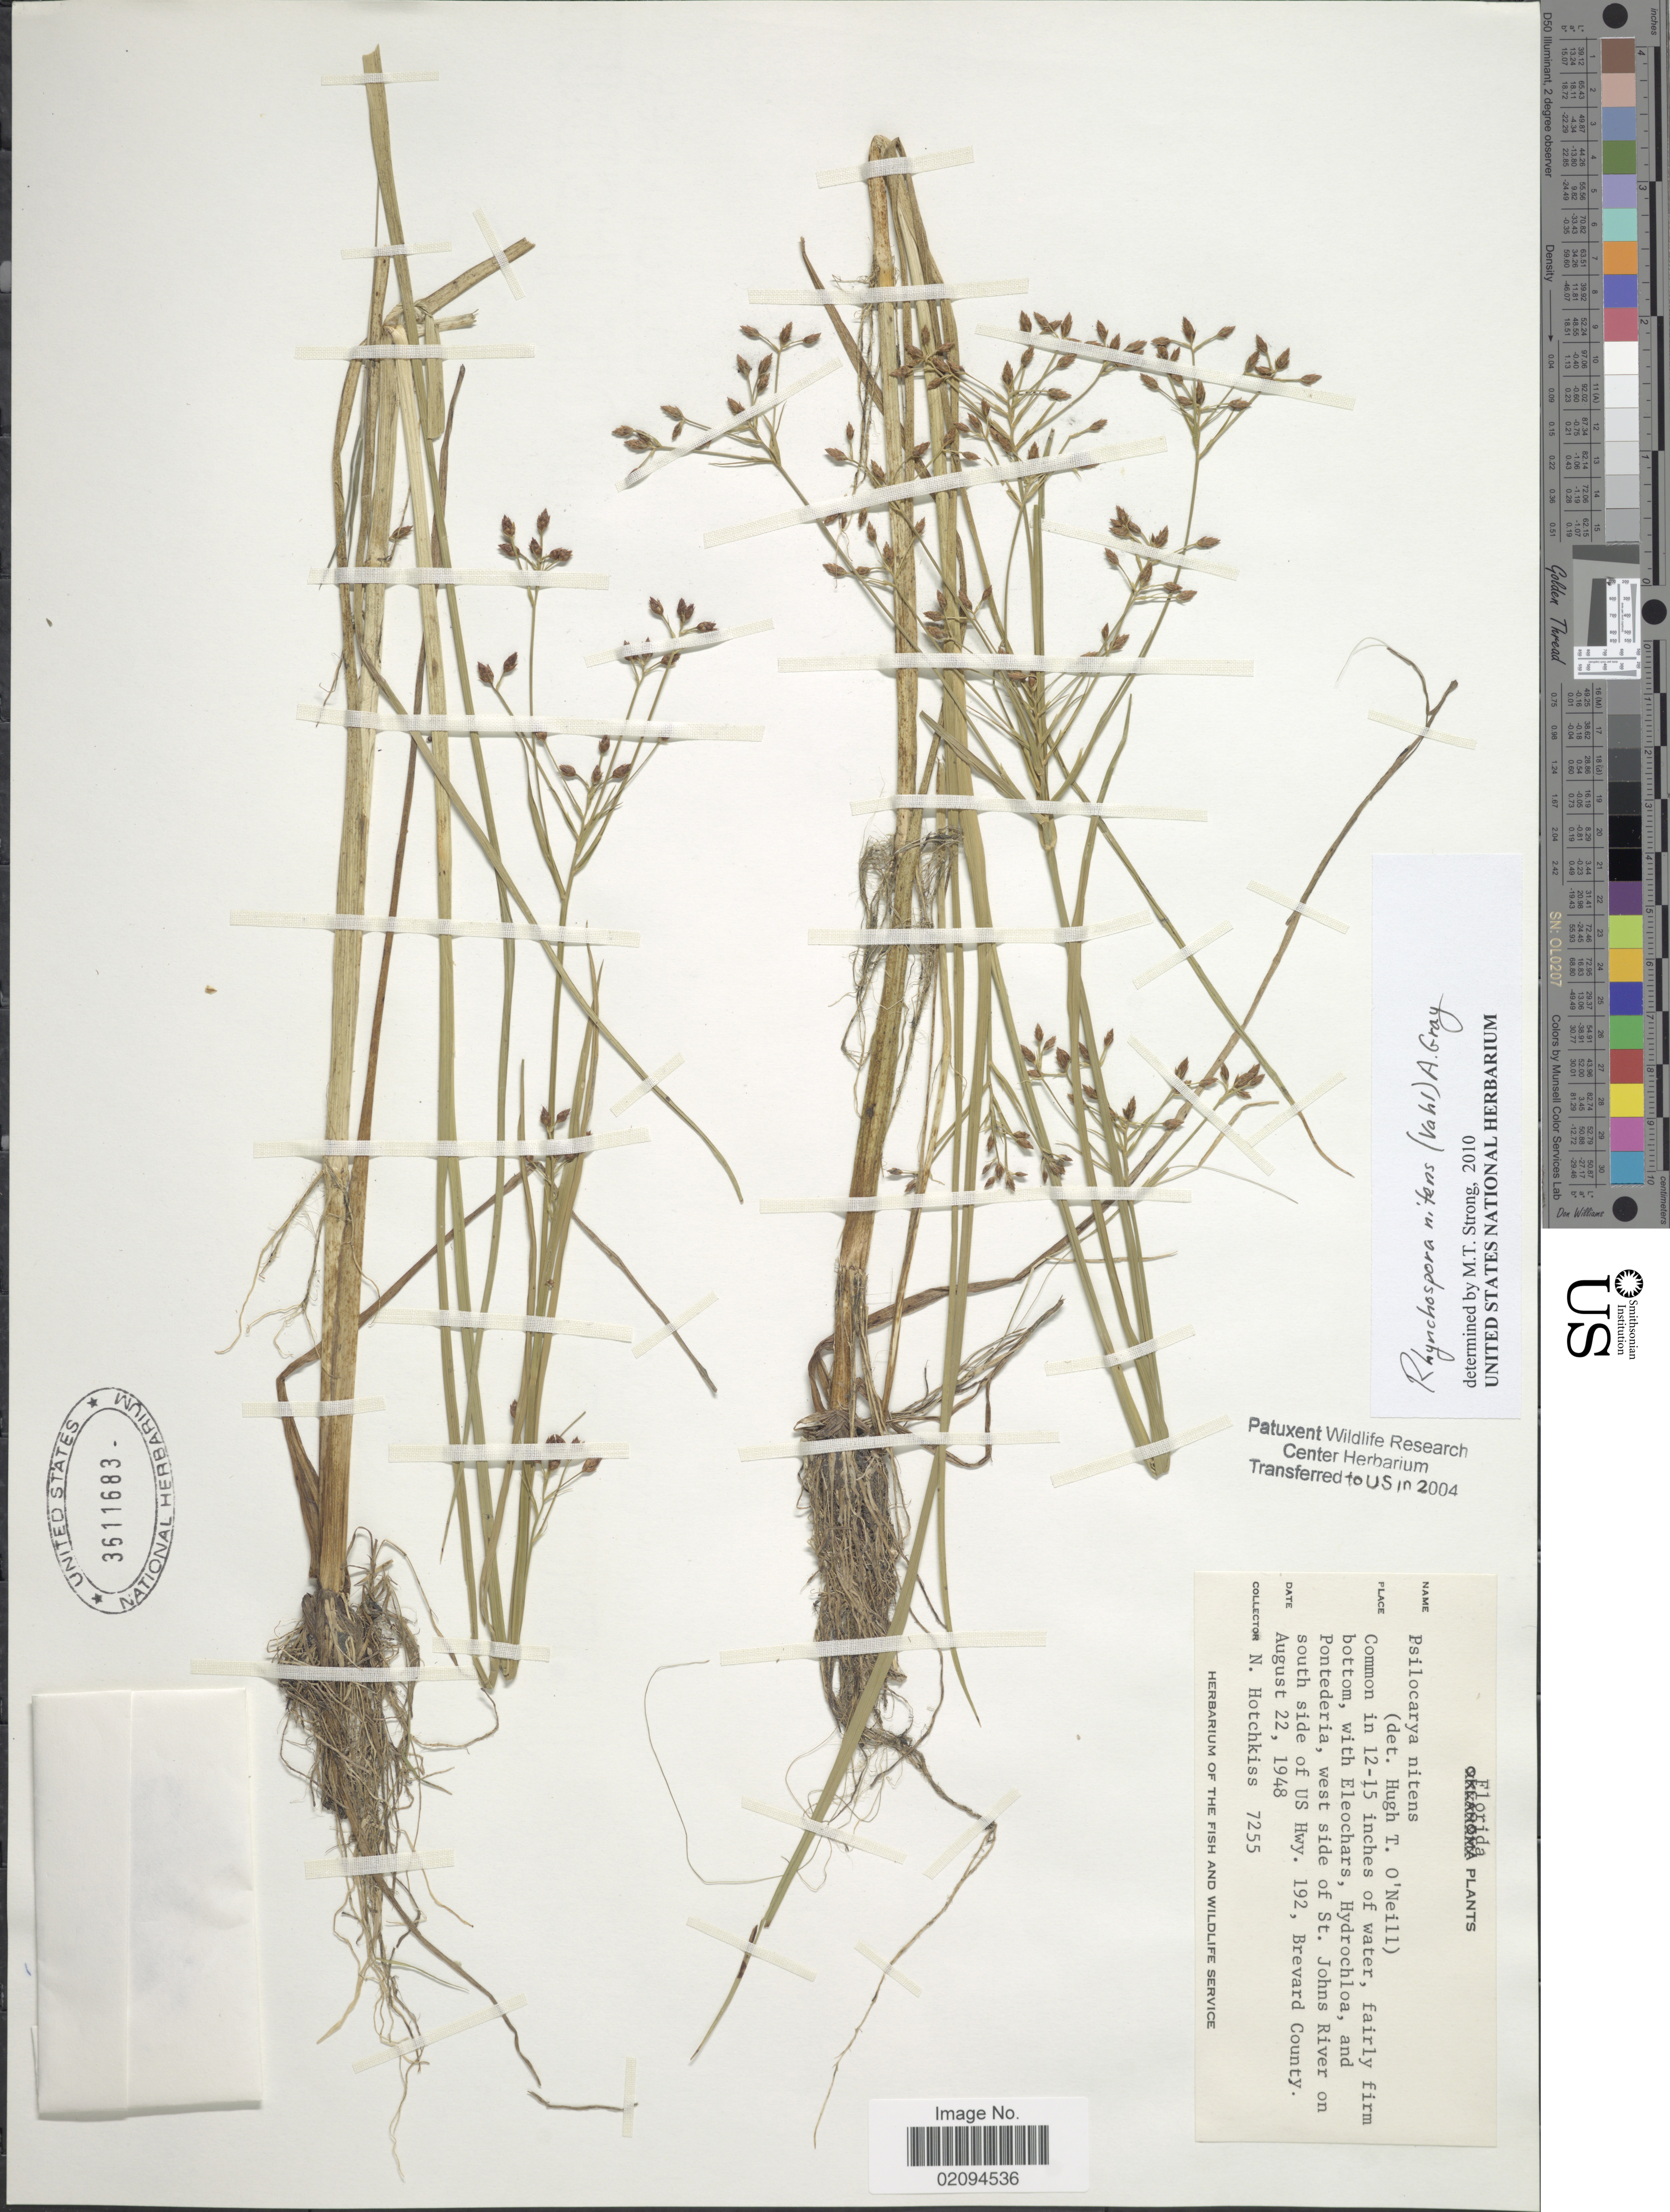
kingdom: Plantae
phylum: Tracheophyta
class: Liliopsida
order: Poales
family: Cyperaceae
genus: Rhynchospora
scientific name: Rhynchospora nitens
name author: (Vahl) A. Gray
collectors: N. Hotchkiss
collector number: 7255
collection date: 1948-08-22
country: United States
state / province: Florida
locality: Common in 12-15 inches of water, fairly firm Pontederia, west side of St. Johns River on south side of US Hwy. 192, Brevard County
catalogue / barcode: US 3611683